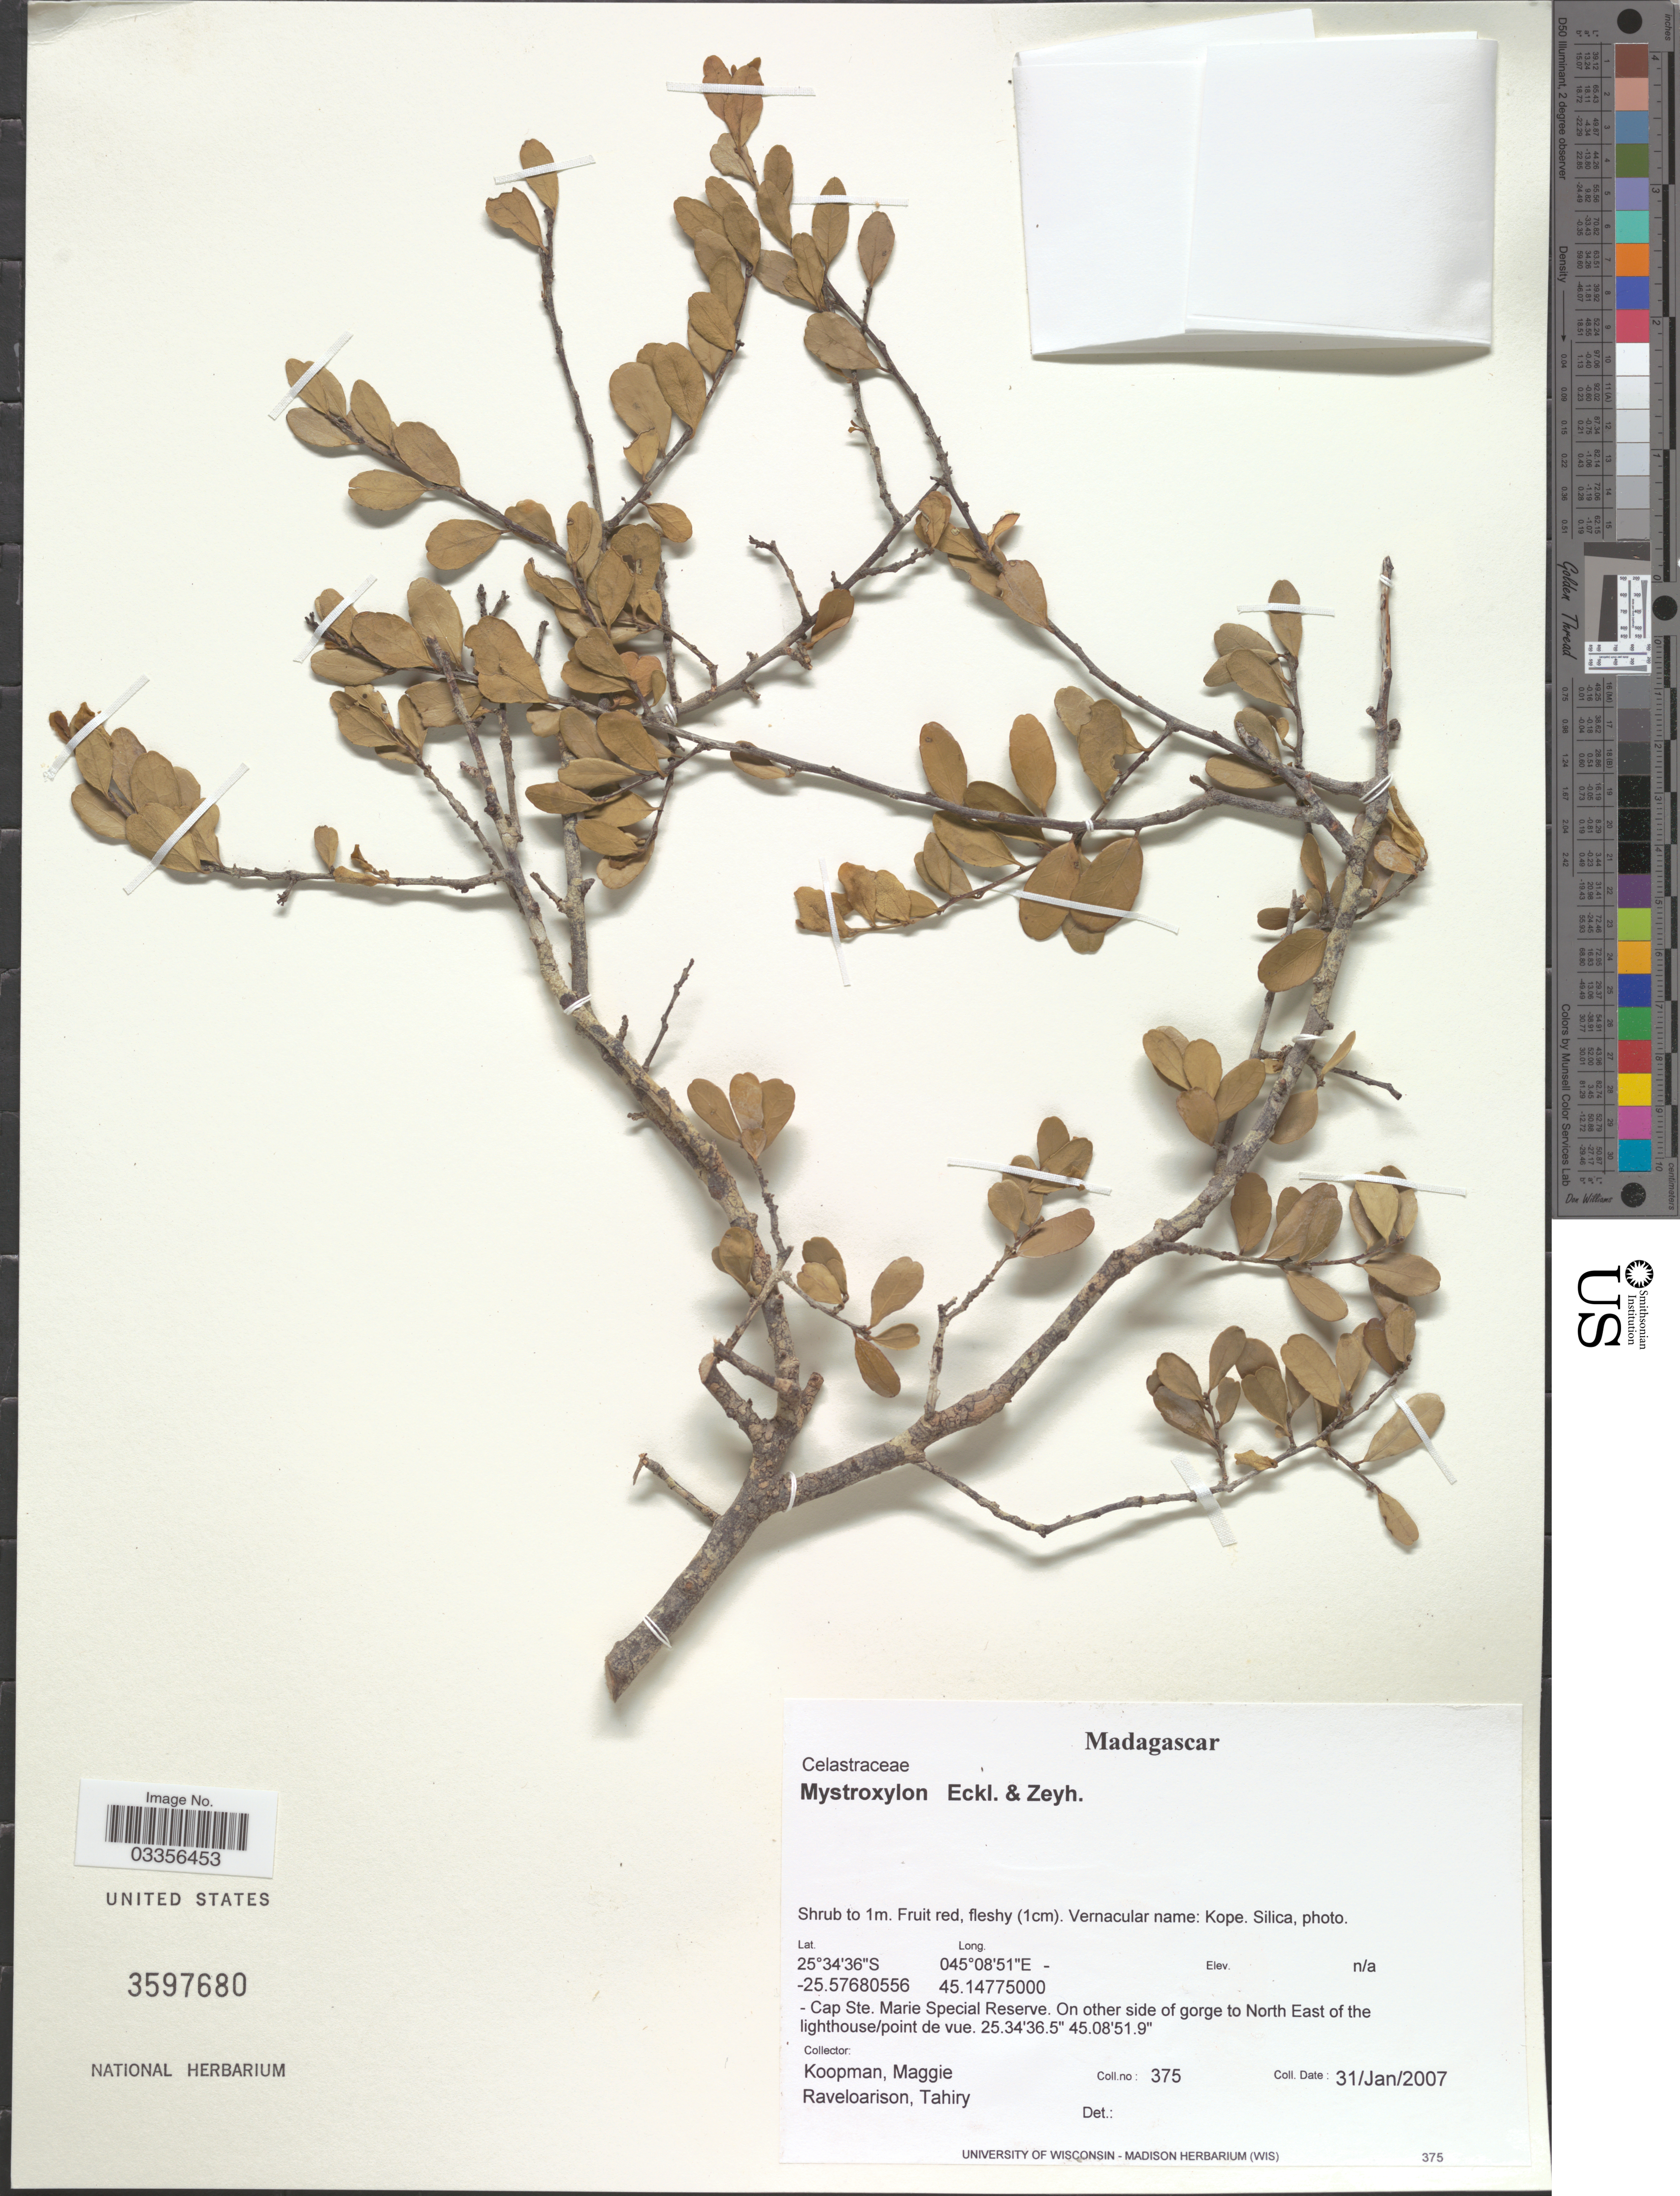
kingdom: Plantae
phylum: Tracheophyta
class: Magnoliopsida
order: Celastrales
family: Celastraceae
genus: Mystroxylon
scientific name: Mystroxylon sp.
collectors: M. M. Koopman & T. Raveloarison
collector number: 375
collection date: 2007-01-31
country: Madagascar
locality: Cap Ste. Marie Special Reserve. On the other side of gorge to North East of the lighthouse/point de vue.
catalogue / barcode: US 3597680